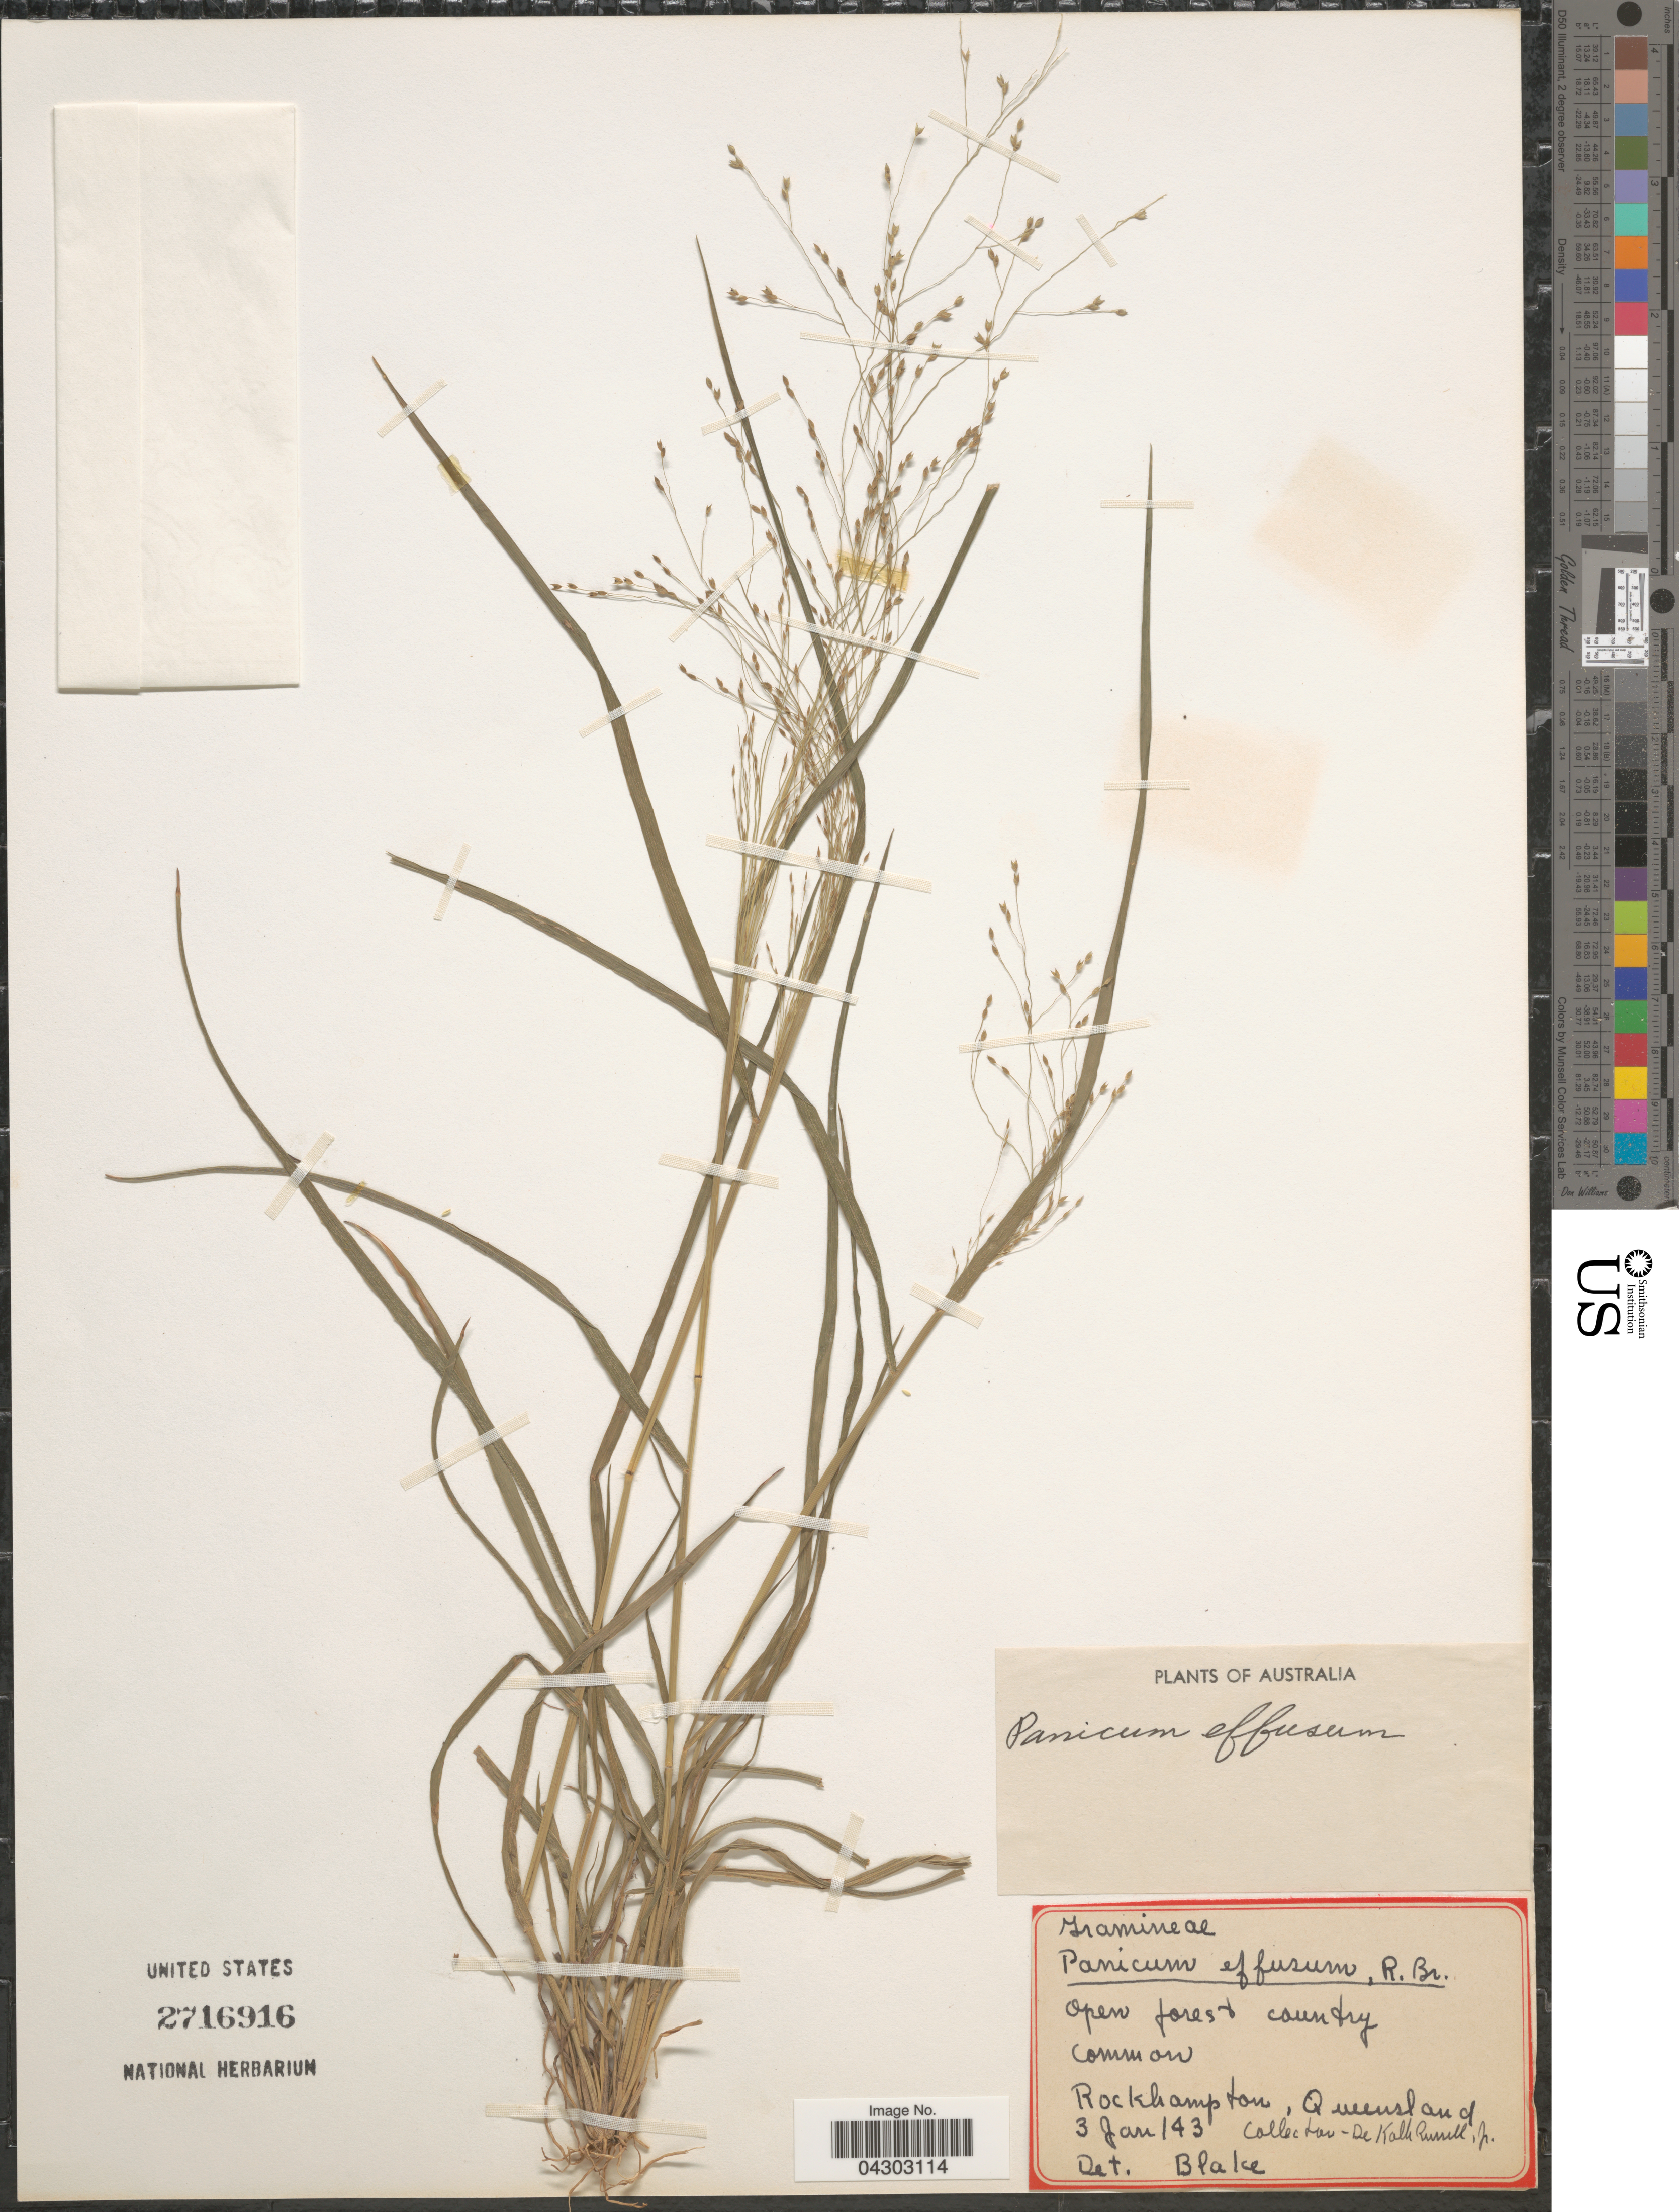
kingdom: Plantae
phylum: Tracheophyta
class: Liliopsida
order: Poales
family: Poaceae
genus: Panicum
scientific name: Panicum effusum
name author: R. Br.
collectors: D. K. Russell Jr.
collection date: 1943-01-03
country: Australia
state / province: Queensland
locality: Rockhampton.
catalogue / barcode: US 2716916